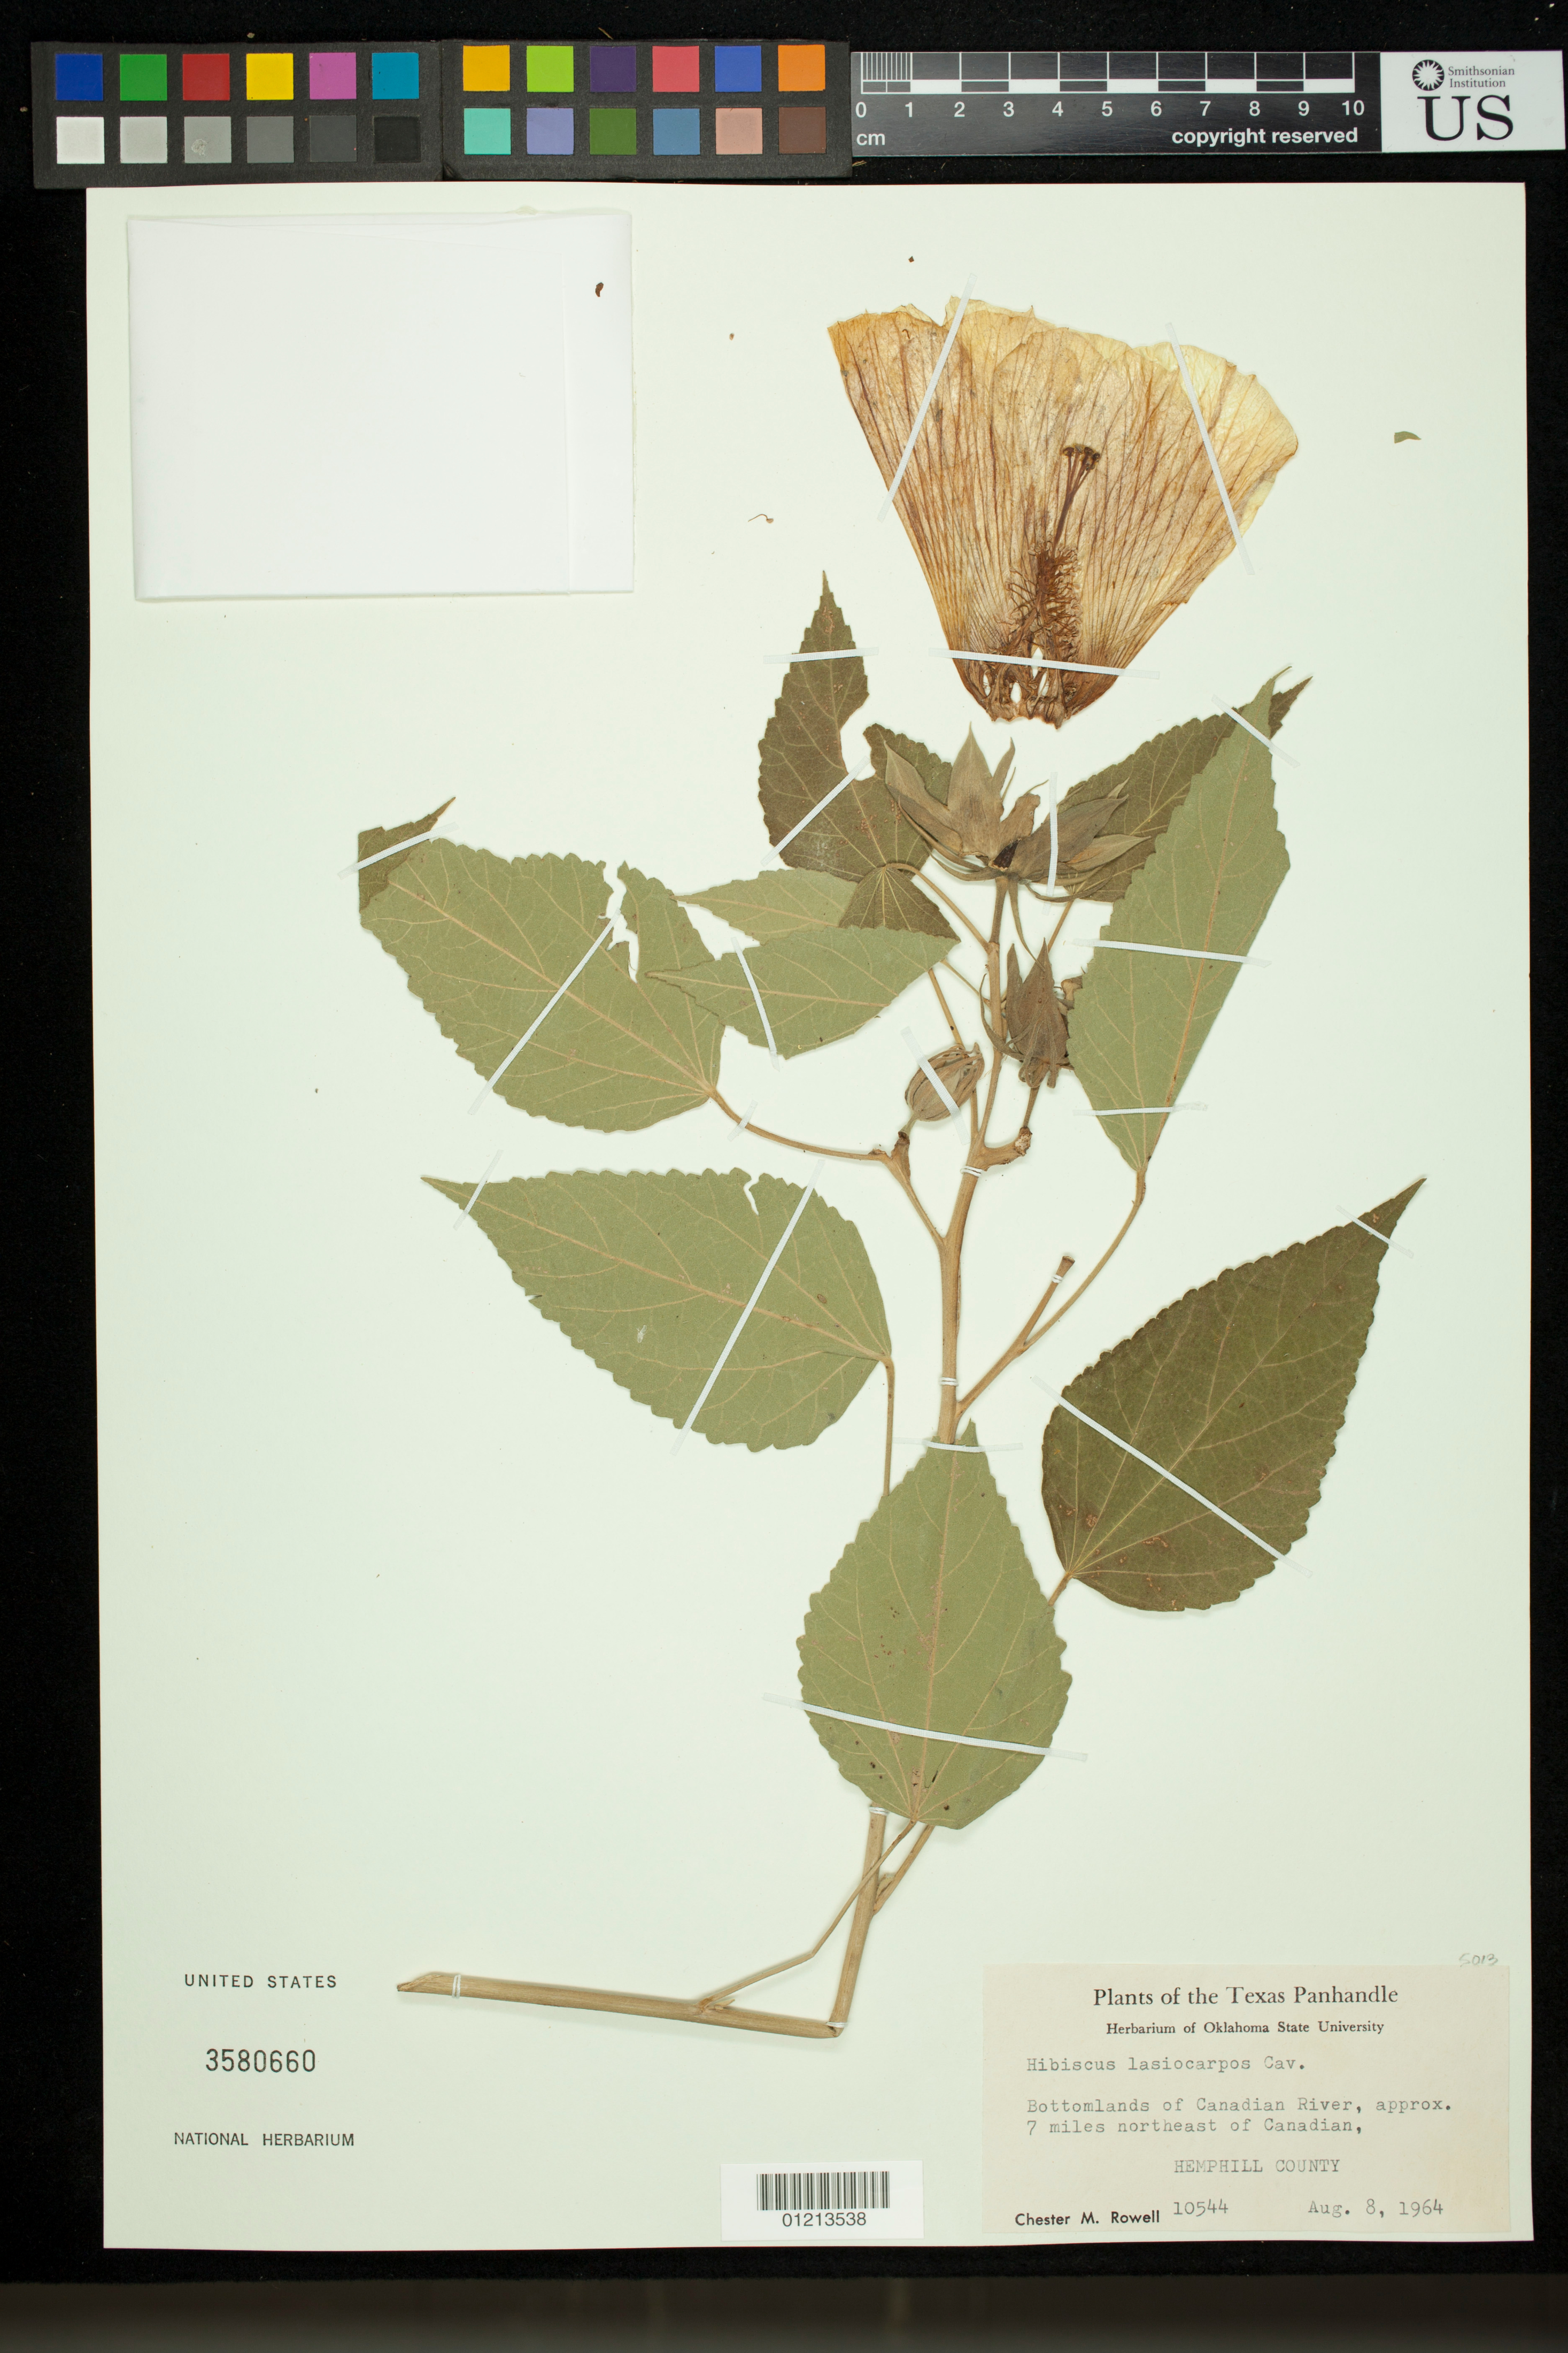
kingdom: Plantae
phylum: Tracheophyta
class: Magnoliopsida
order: Malvales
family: Malvaceae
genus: Hibiscus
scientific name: Hibiscus lasiocarpos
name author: Cav.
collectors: C. M. Rowell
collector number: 10544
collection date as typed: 08 Aug 1964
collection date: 1964-08-08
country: United States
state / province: Texas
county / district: Hemphill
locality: Texas Panhandle: Bottomlands of Canadian River, approx. 7 miles northeast of Canadian, Hemphill County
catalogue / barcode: US 3580660